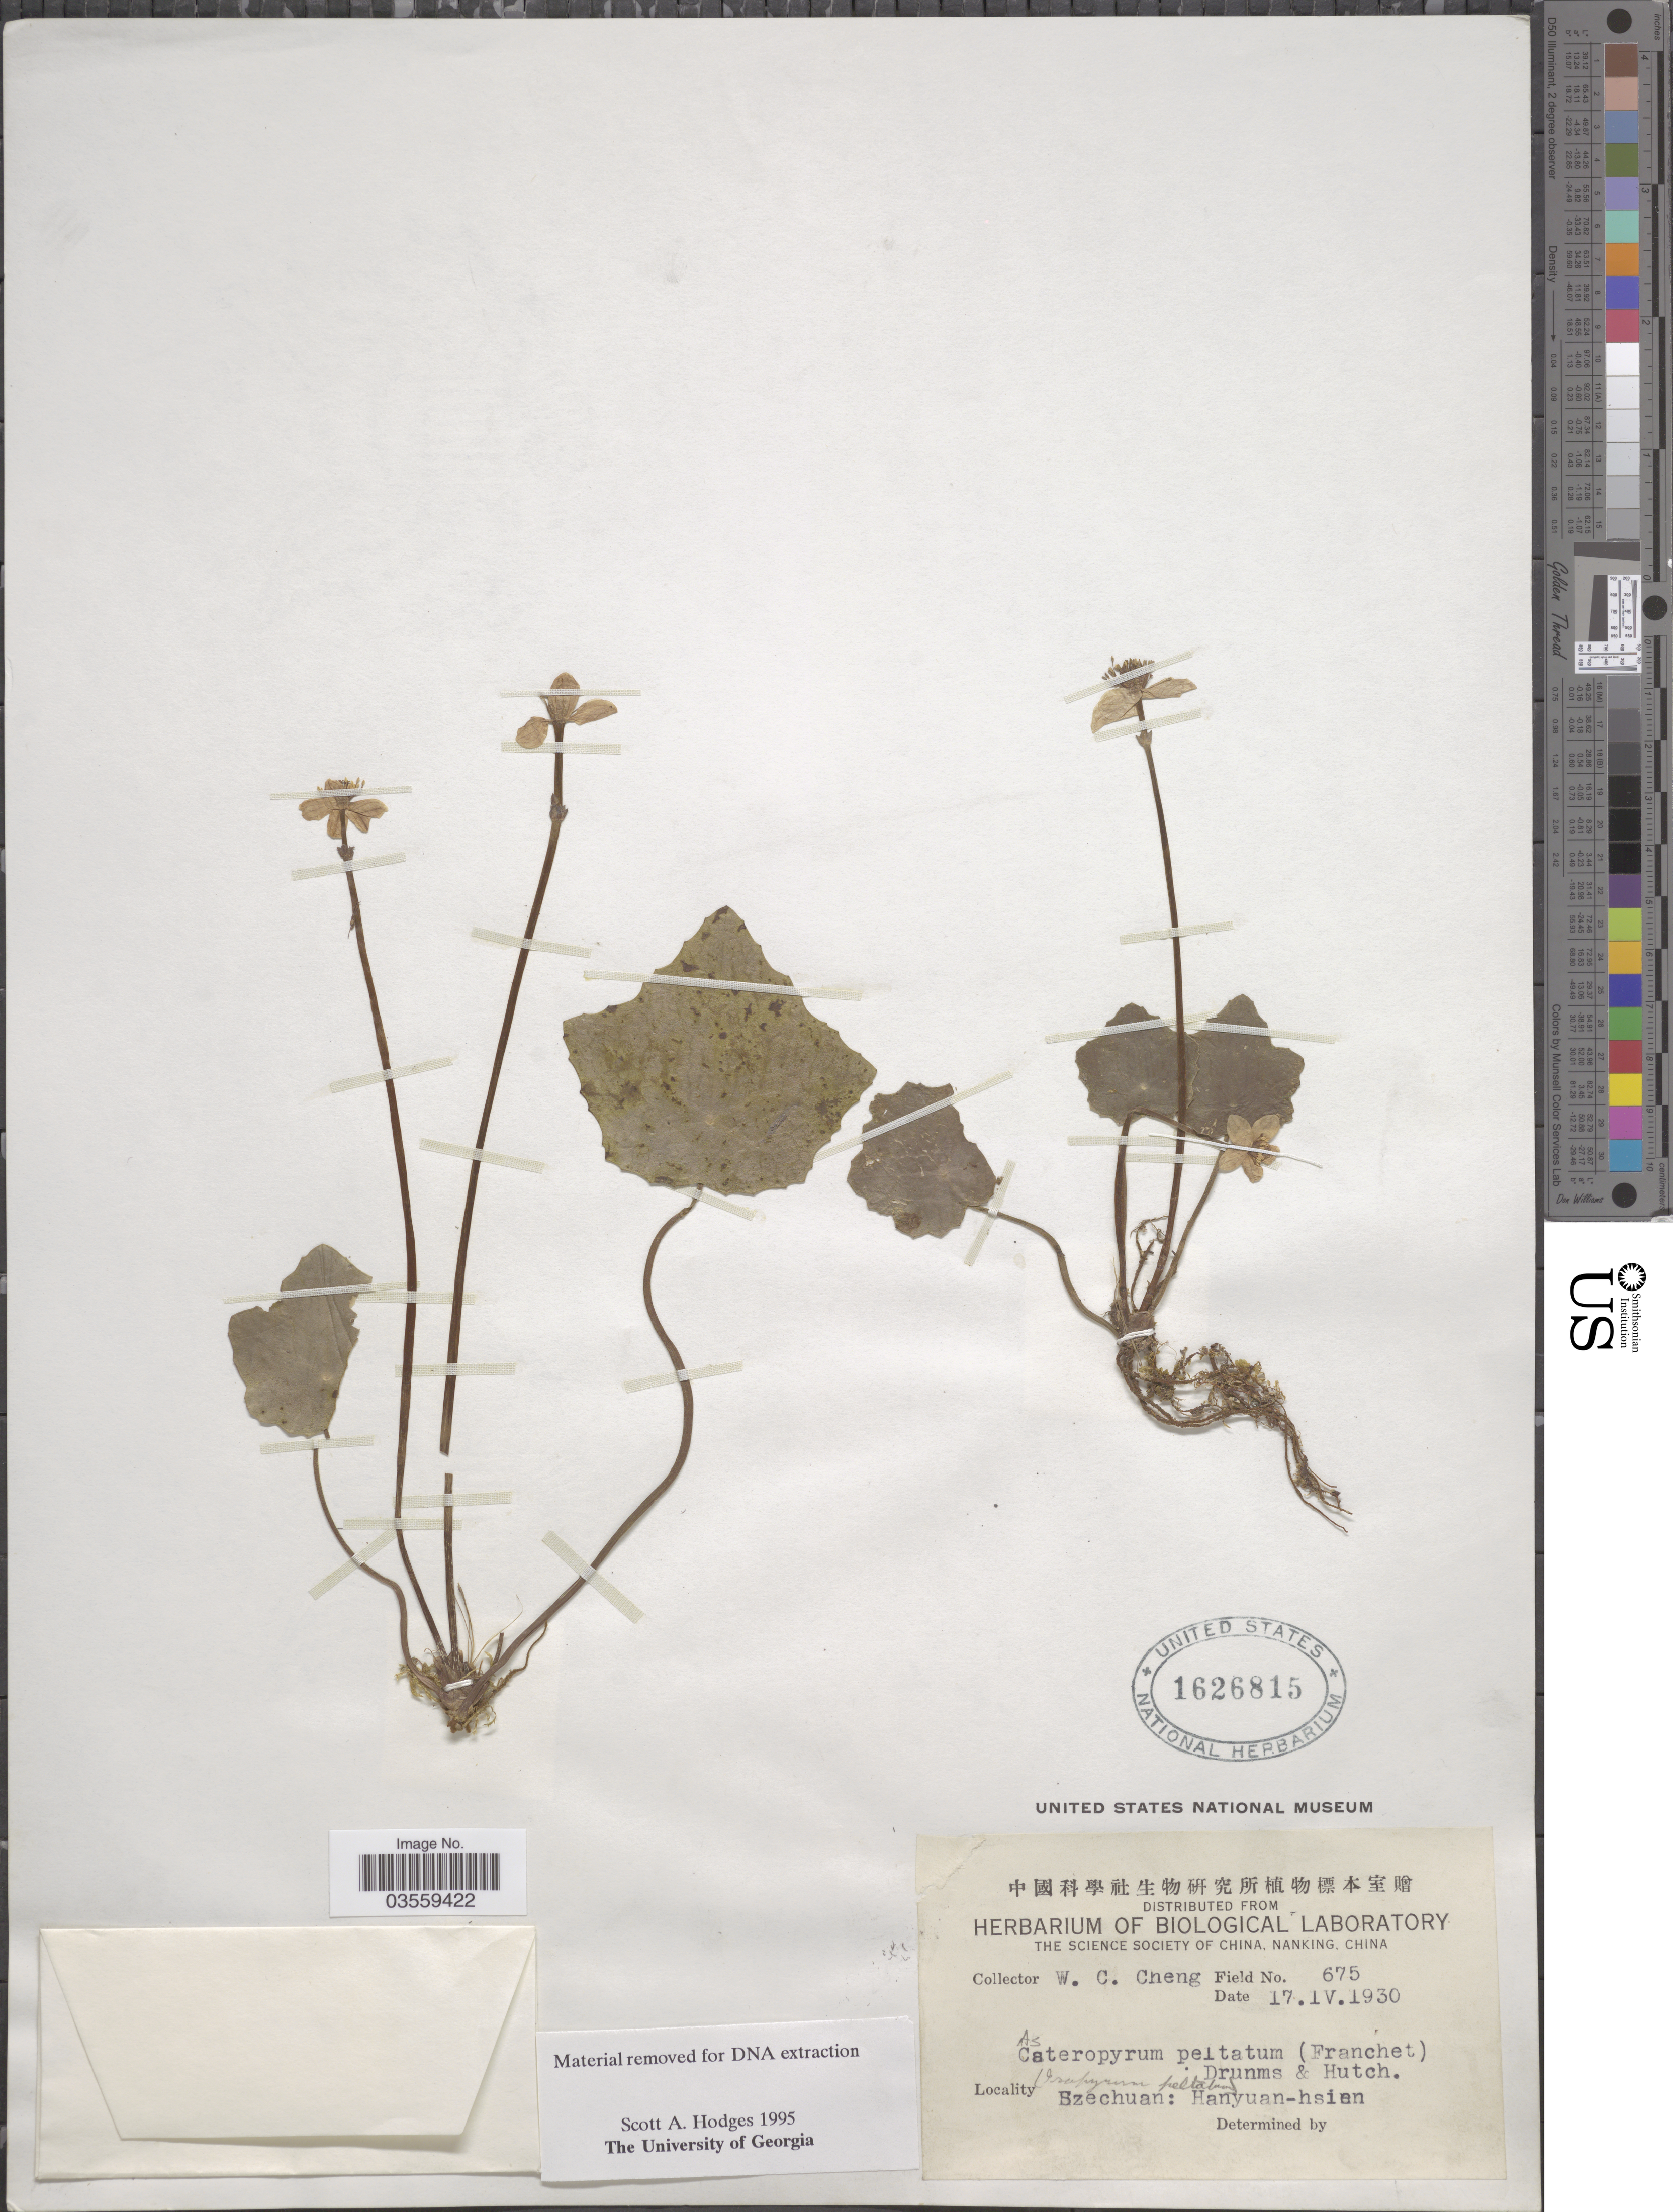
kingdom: Plantae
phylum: Tracheophyta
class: Magnoliopsida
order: Ranunculales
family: Ranunculaceae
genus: Asteropyrum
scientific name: Asteropyrum peltatum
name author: (Franch.) J.R. Drumm & Hutch.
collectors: W. C. Cheng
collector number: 675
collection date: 1930-04-17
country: China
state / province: Sichuan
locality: Szechuan: Hanyuan-hsien.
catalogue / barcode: US 1626815